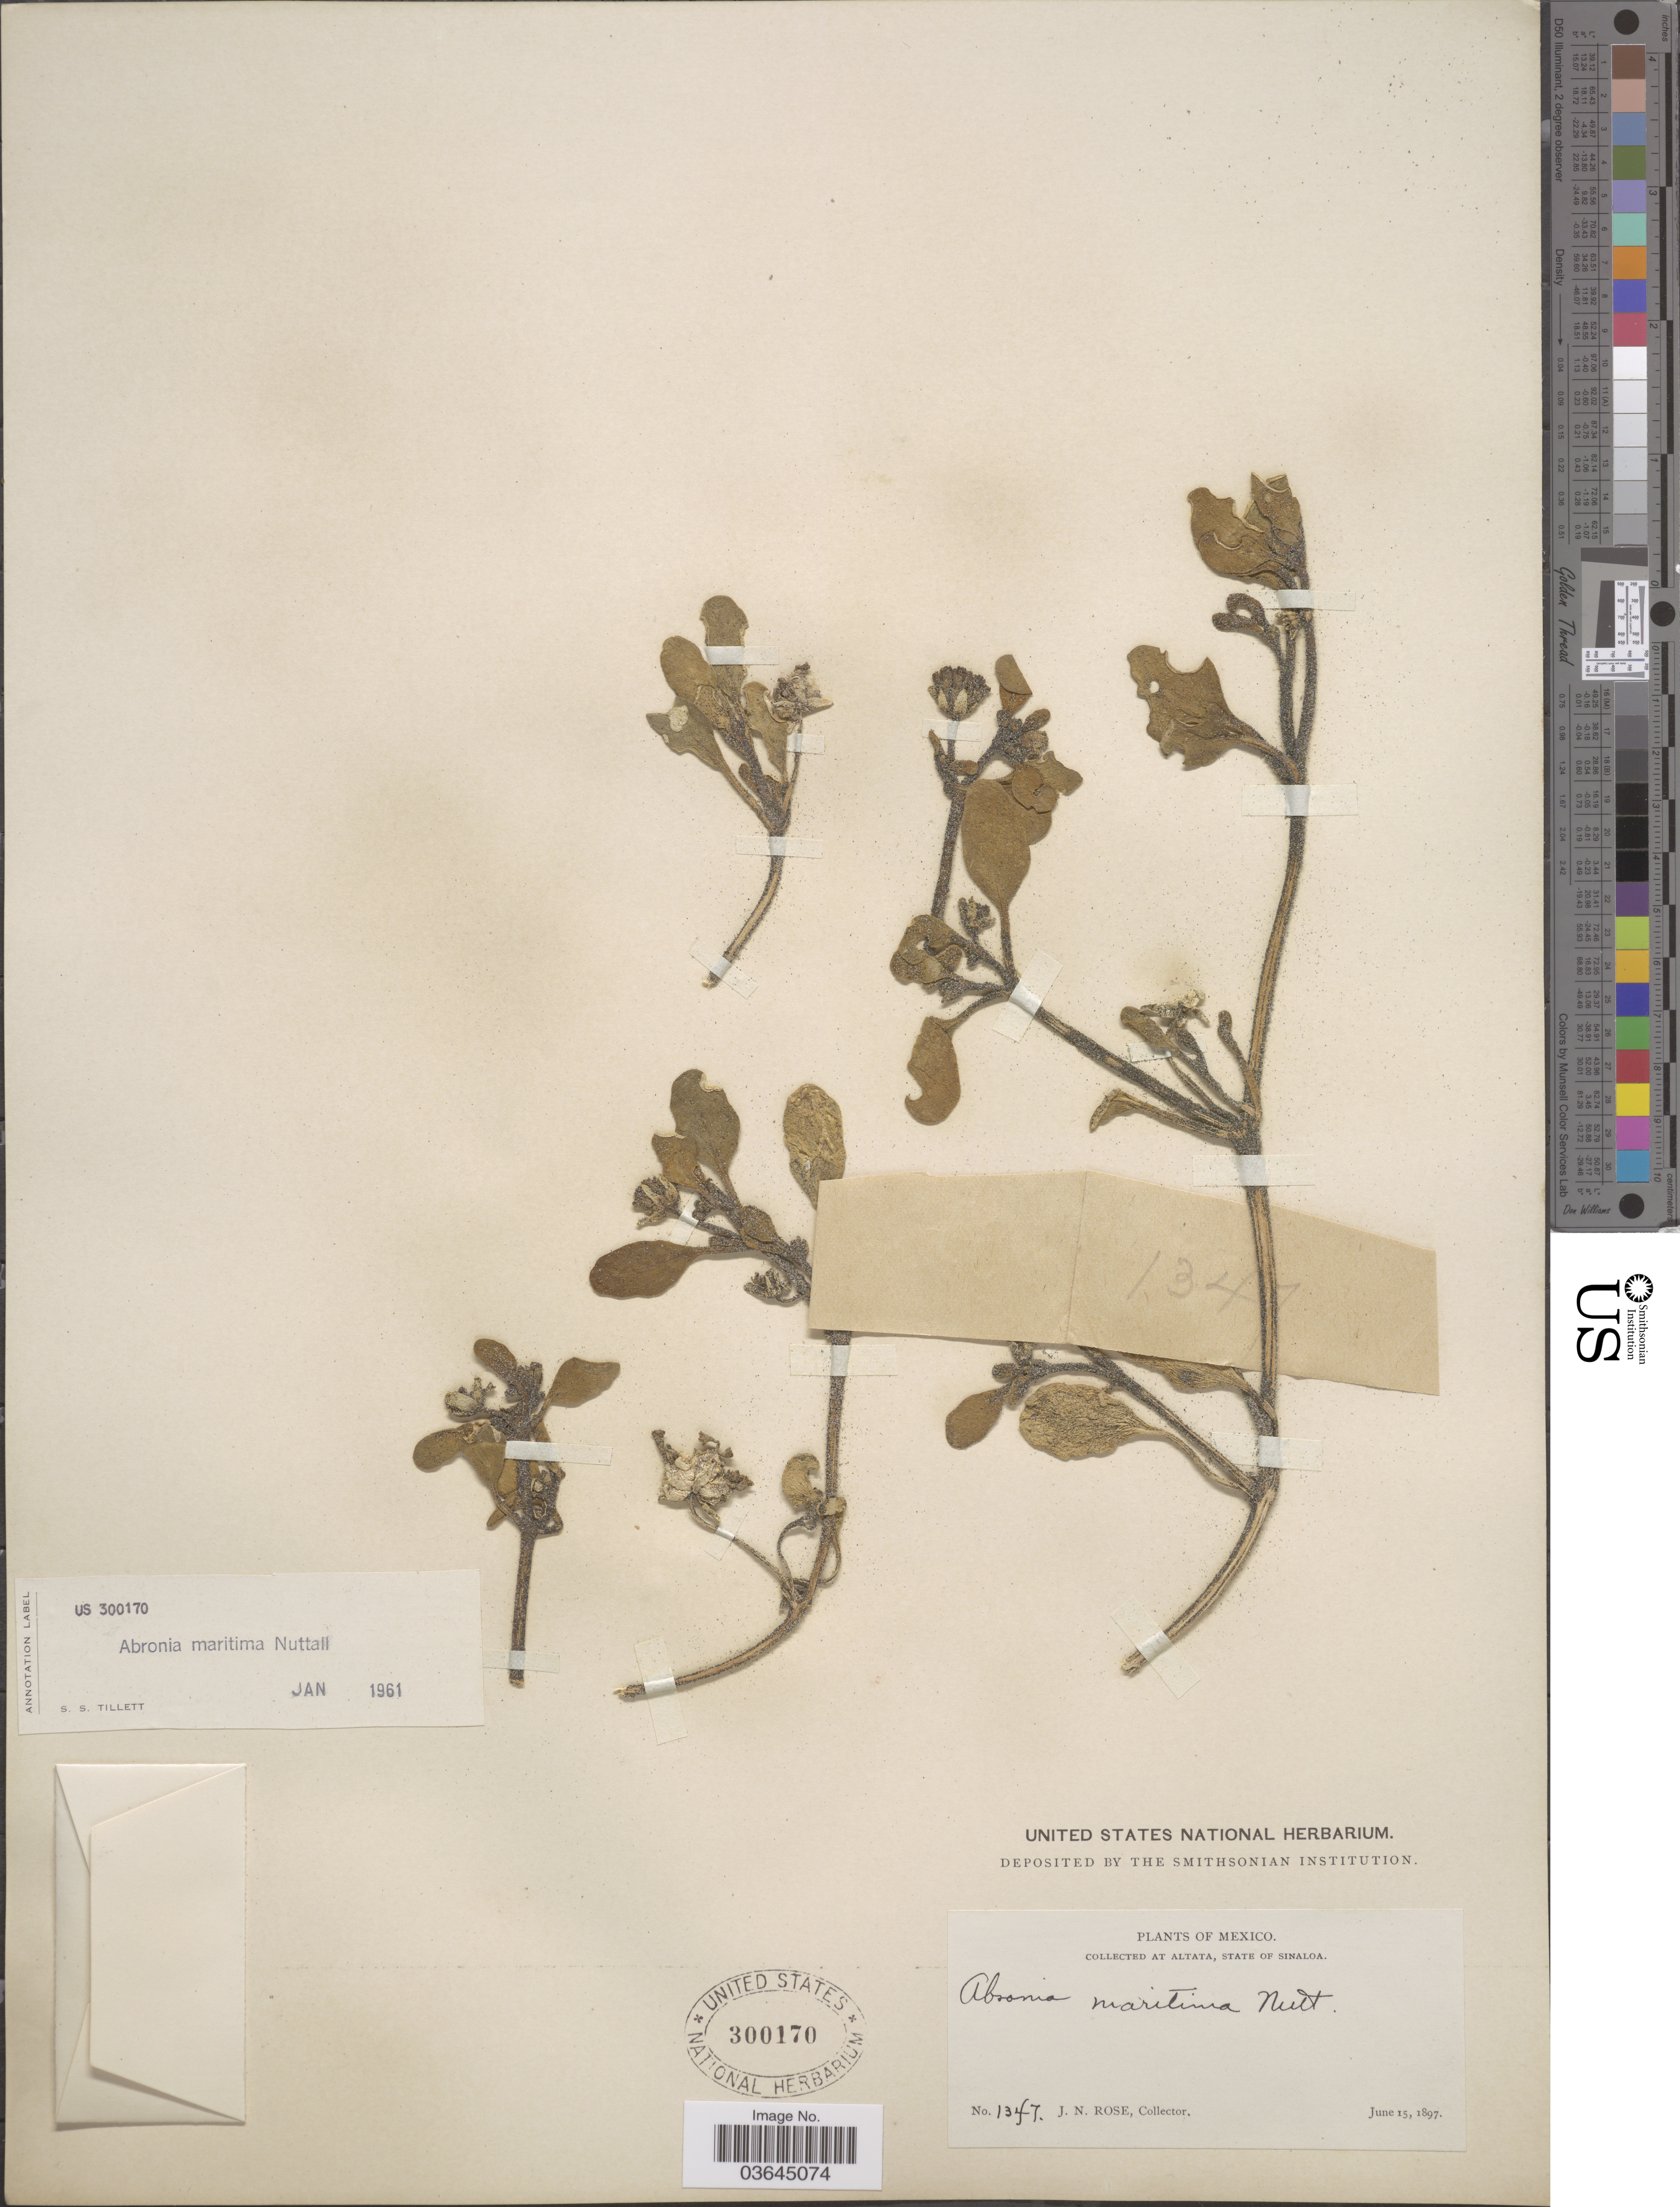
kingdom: Plantae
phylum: Tracheophyta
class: Magnoliopsida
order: Caryophyllales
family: Nyctaginaceae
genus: Abronia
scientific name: Abronia maritima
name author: Nutt. ex S. Watson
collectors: J. N. Rose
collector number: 1347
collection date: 1897-06-15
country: Mexico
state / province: Sinaloa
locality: At Altata.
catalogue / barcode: US 300170